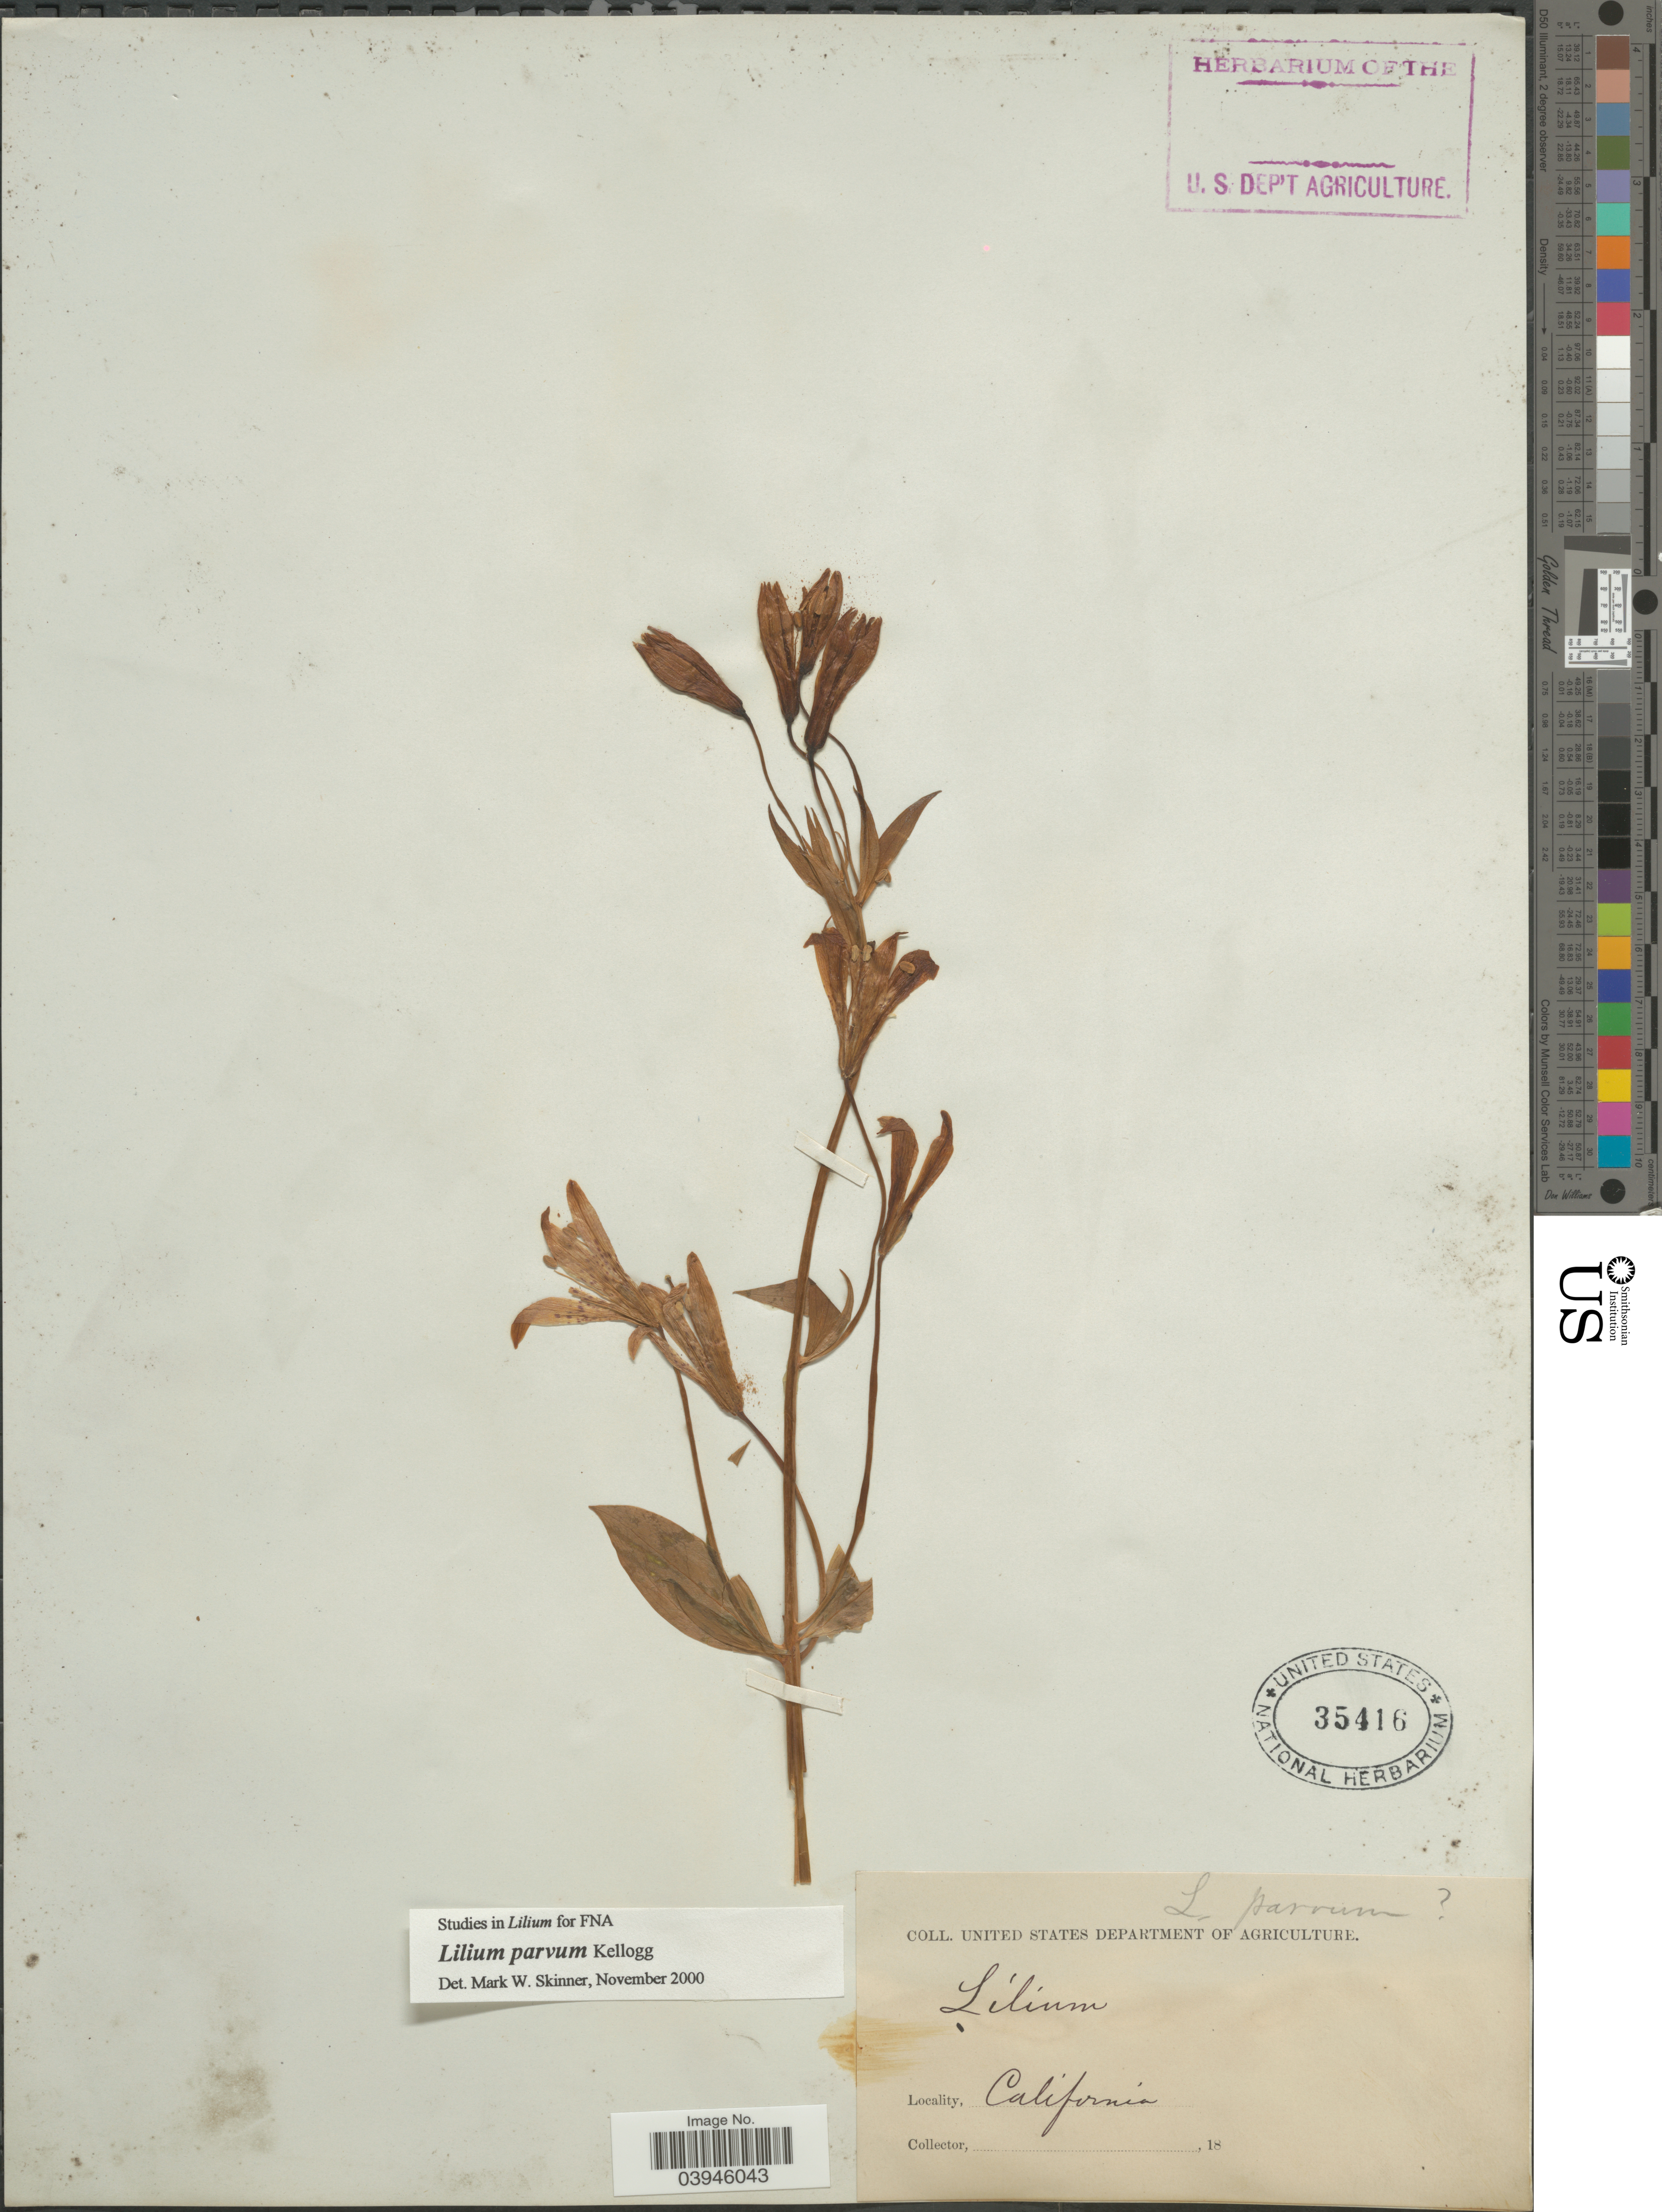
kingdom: Plantae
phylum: Tracheophyta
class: Liliopsida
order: Liliales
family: Liliaceae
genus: Lilium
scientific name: Lilium parvum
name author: Kellogg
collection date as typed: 18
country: United States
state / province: California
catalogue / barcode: US 35416